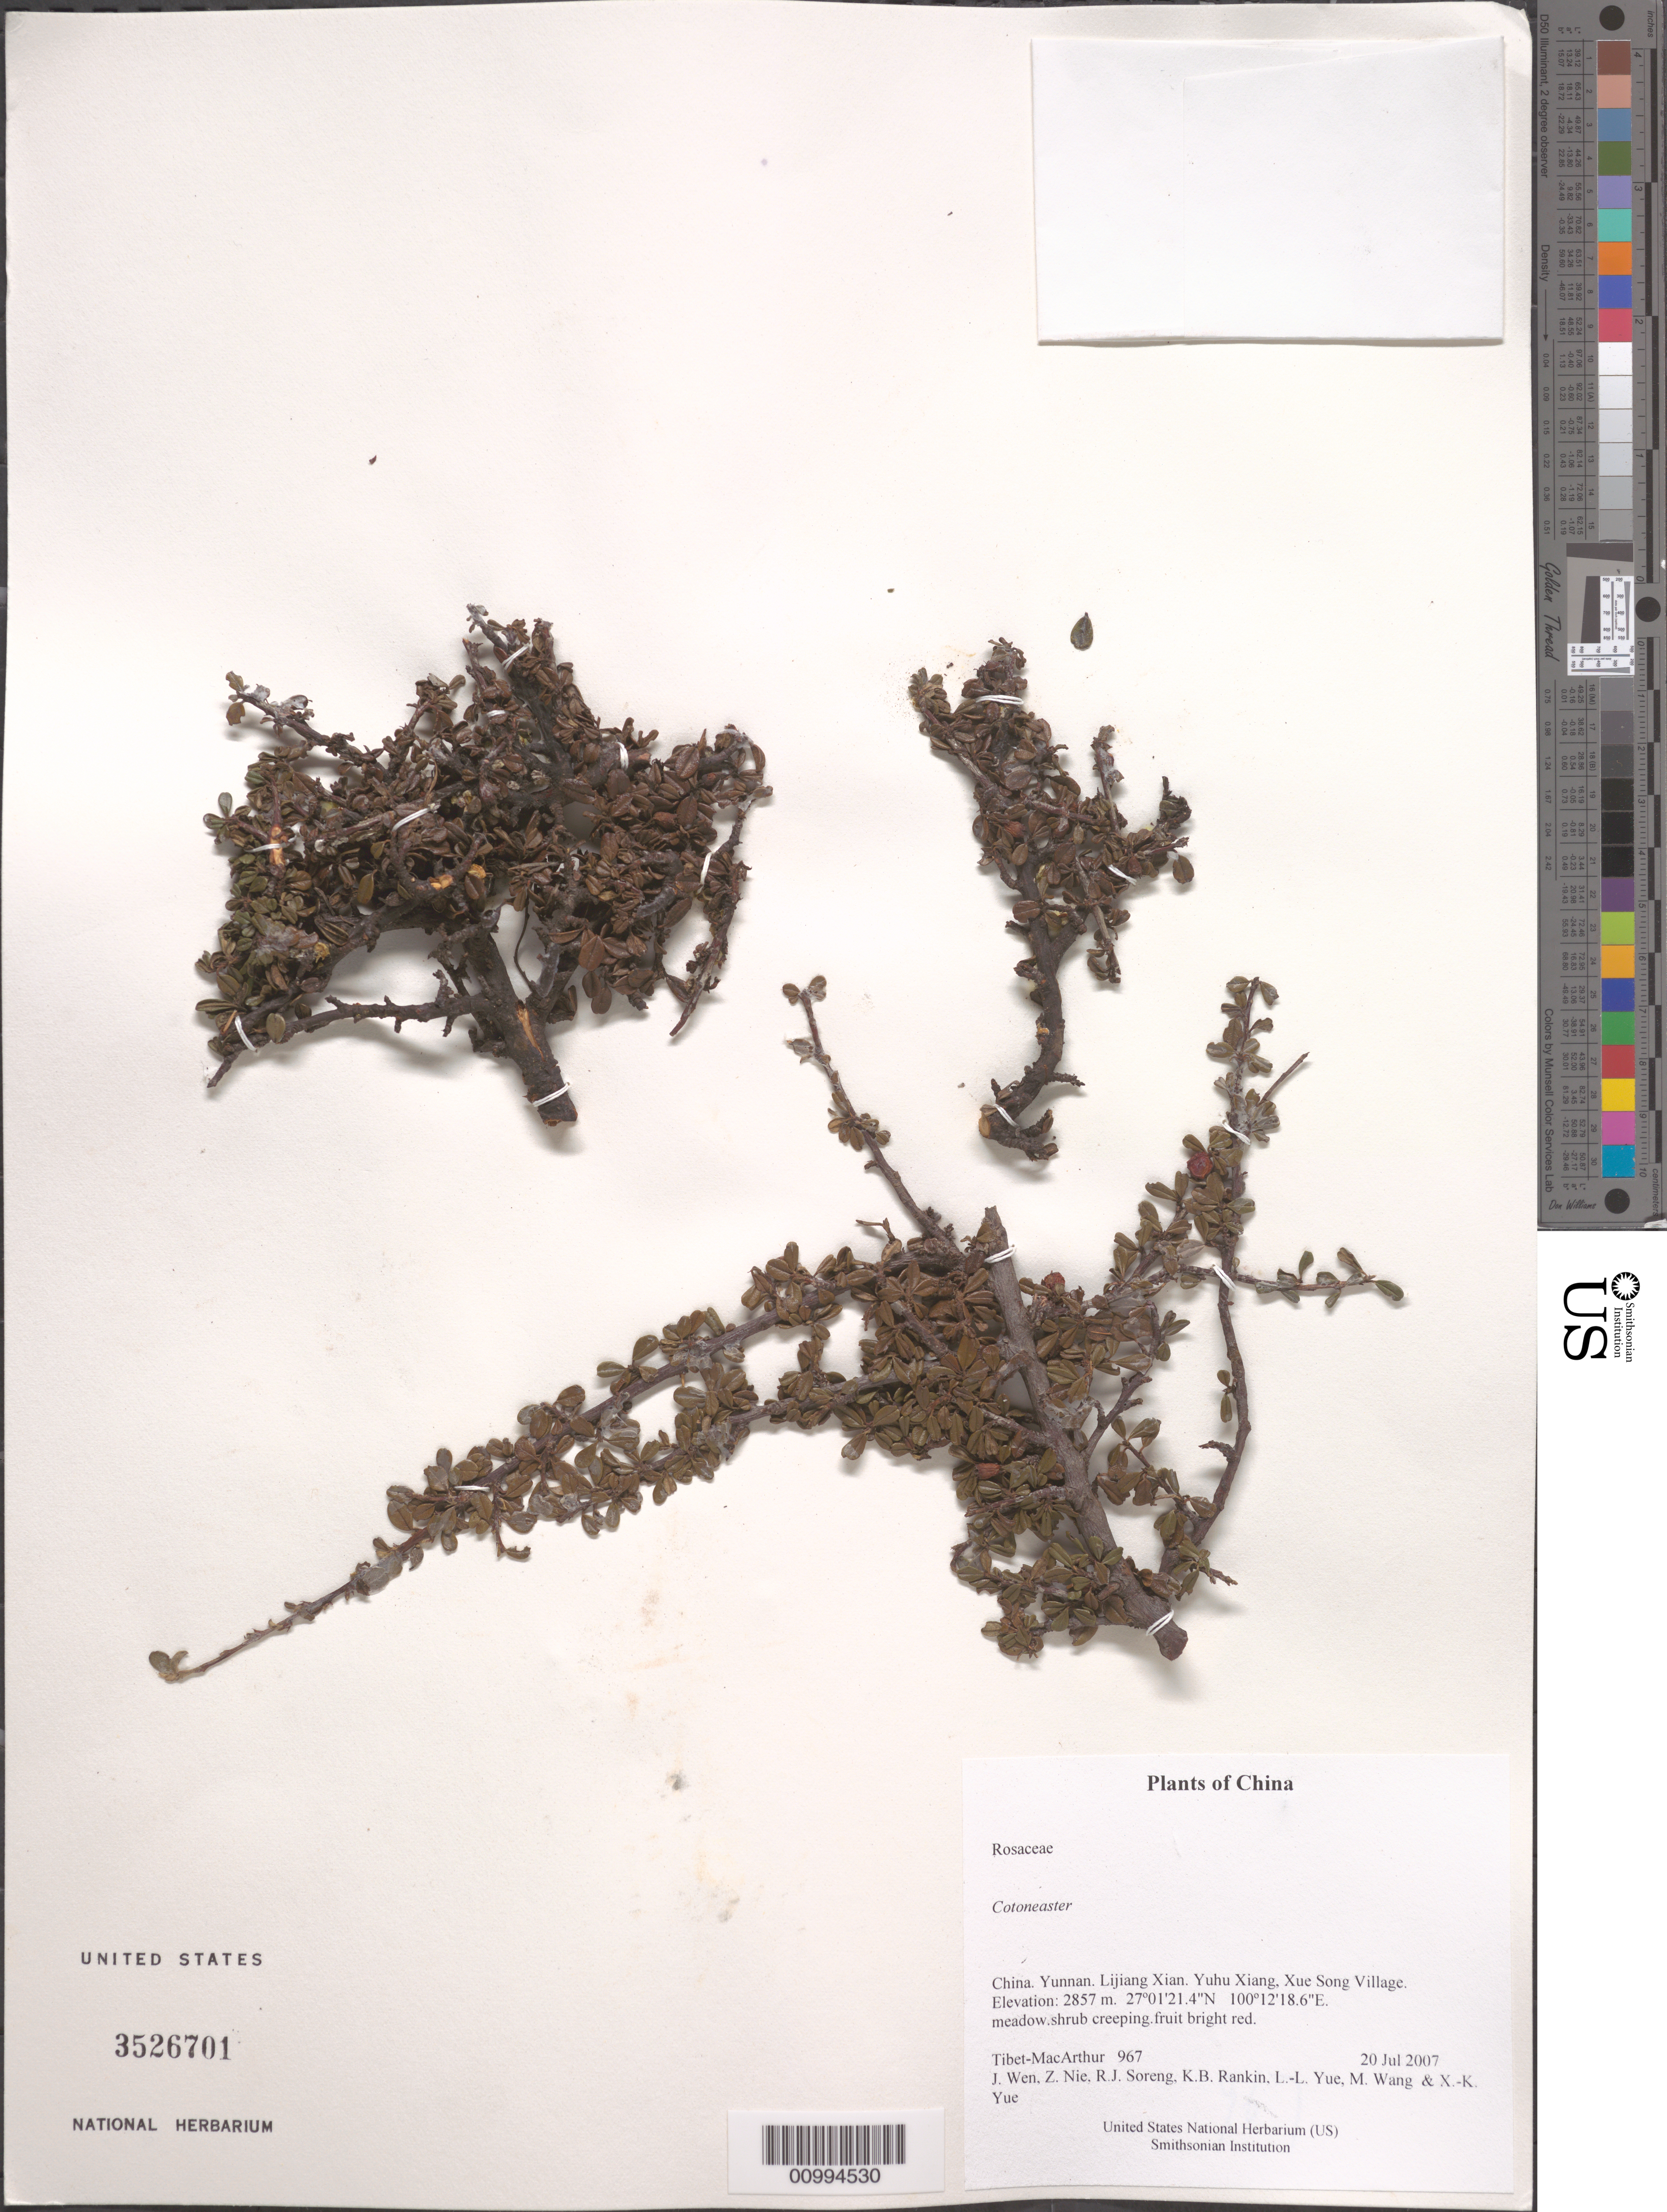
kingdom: Plantae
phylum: Tracheophyta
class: Magnoliopsida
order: Rosales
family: Rosaceae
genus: Cotoneaster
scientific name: Cotoneaster sp.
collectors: Tibet-MacArthur, J. Wen, Z. Nie, R. J. Soreng, K. Rankin, L. Yue, M. Wang & X. Yue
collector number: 967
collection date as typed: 20 Jul 2007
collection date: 2007-07-20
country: China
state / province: Yunnan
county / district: Lijiang Xian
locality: Yuhu Xiang, Xue Song Village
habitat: meadow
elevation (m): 2857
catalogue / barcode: US 3526701